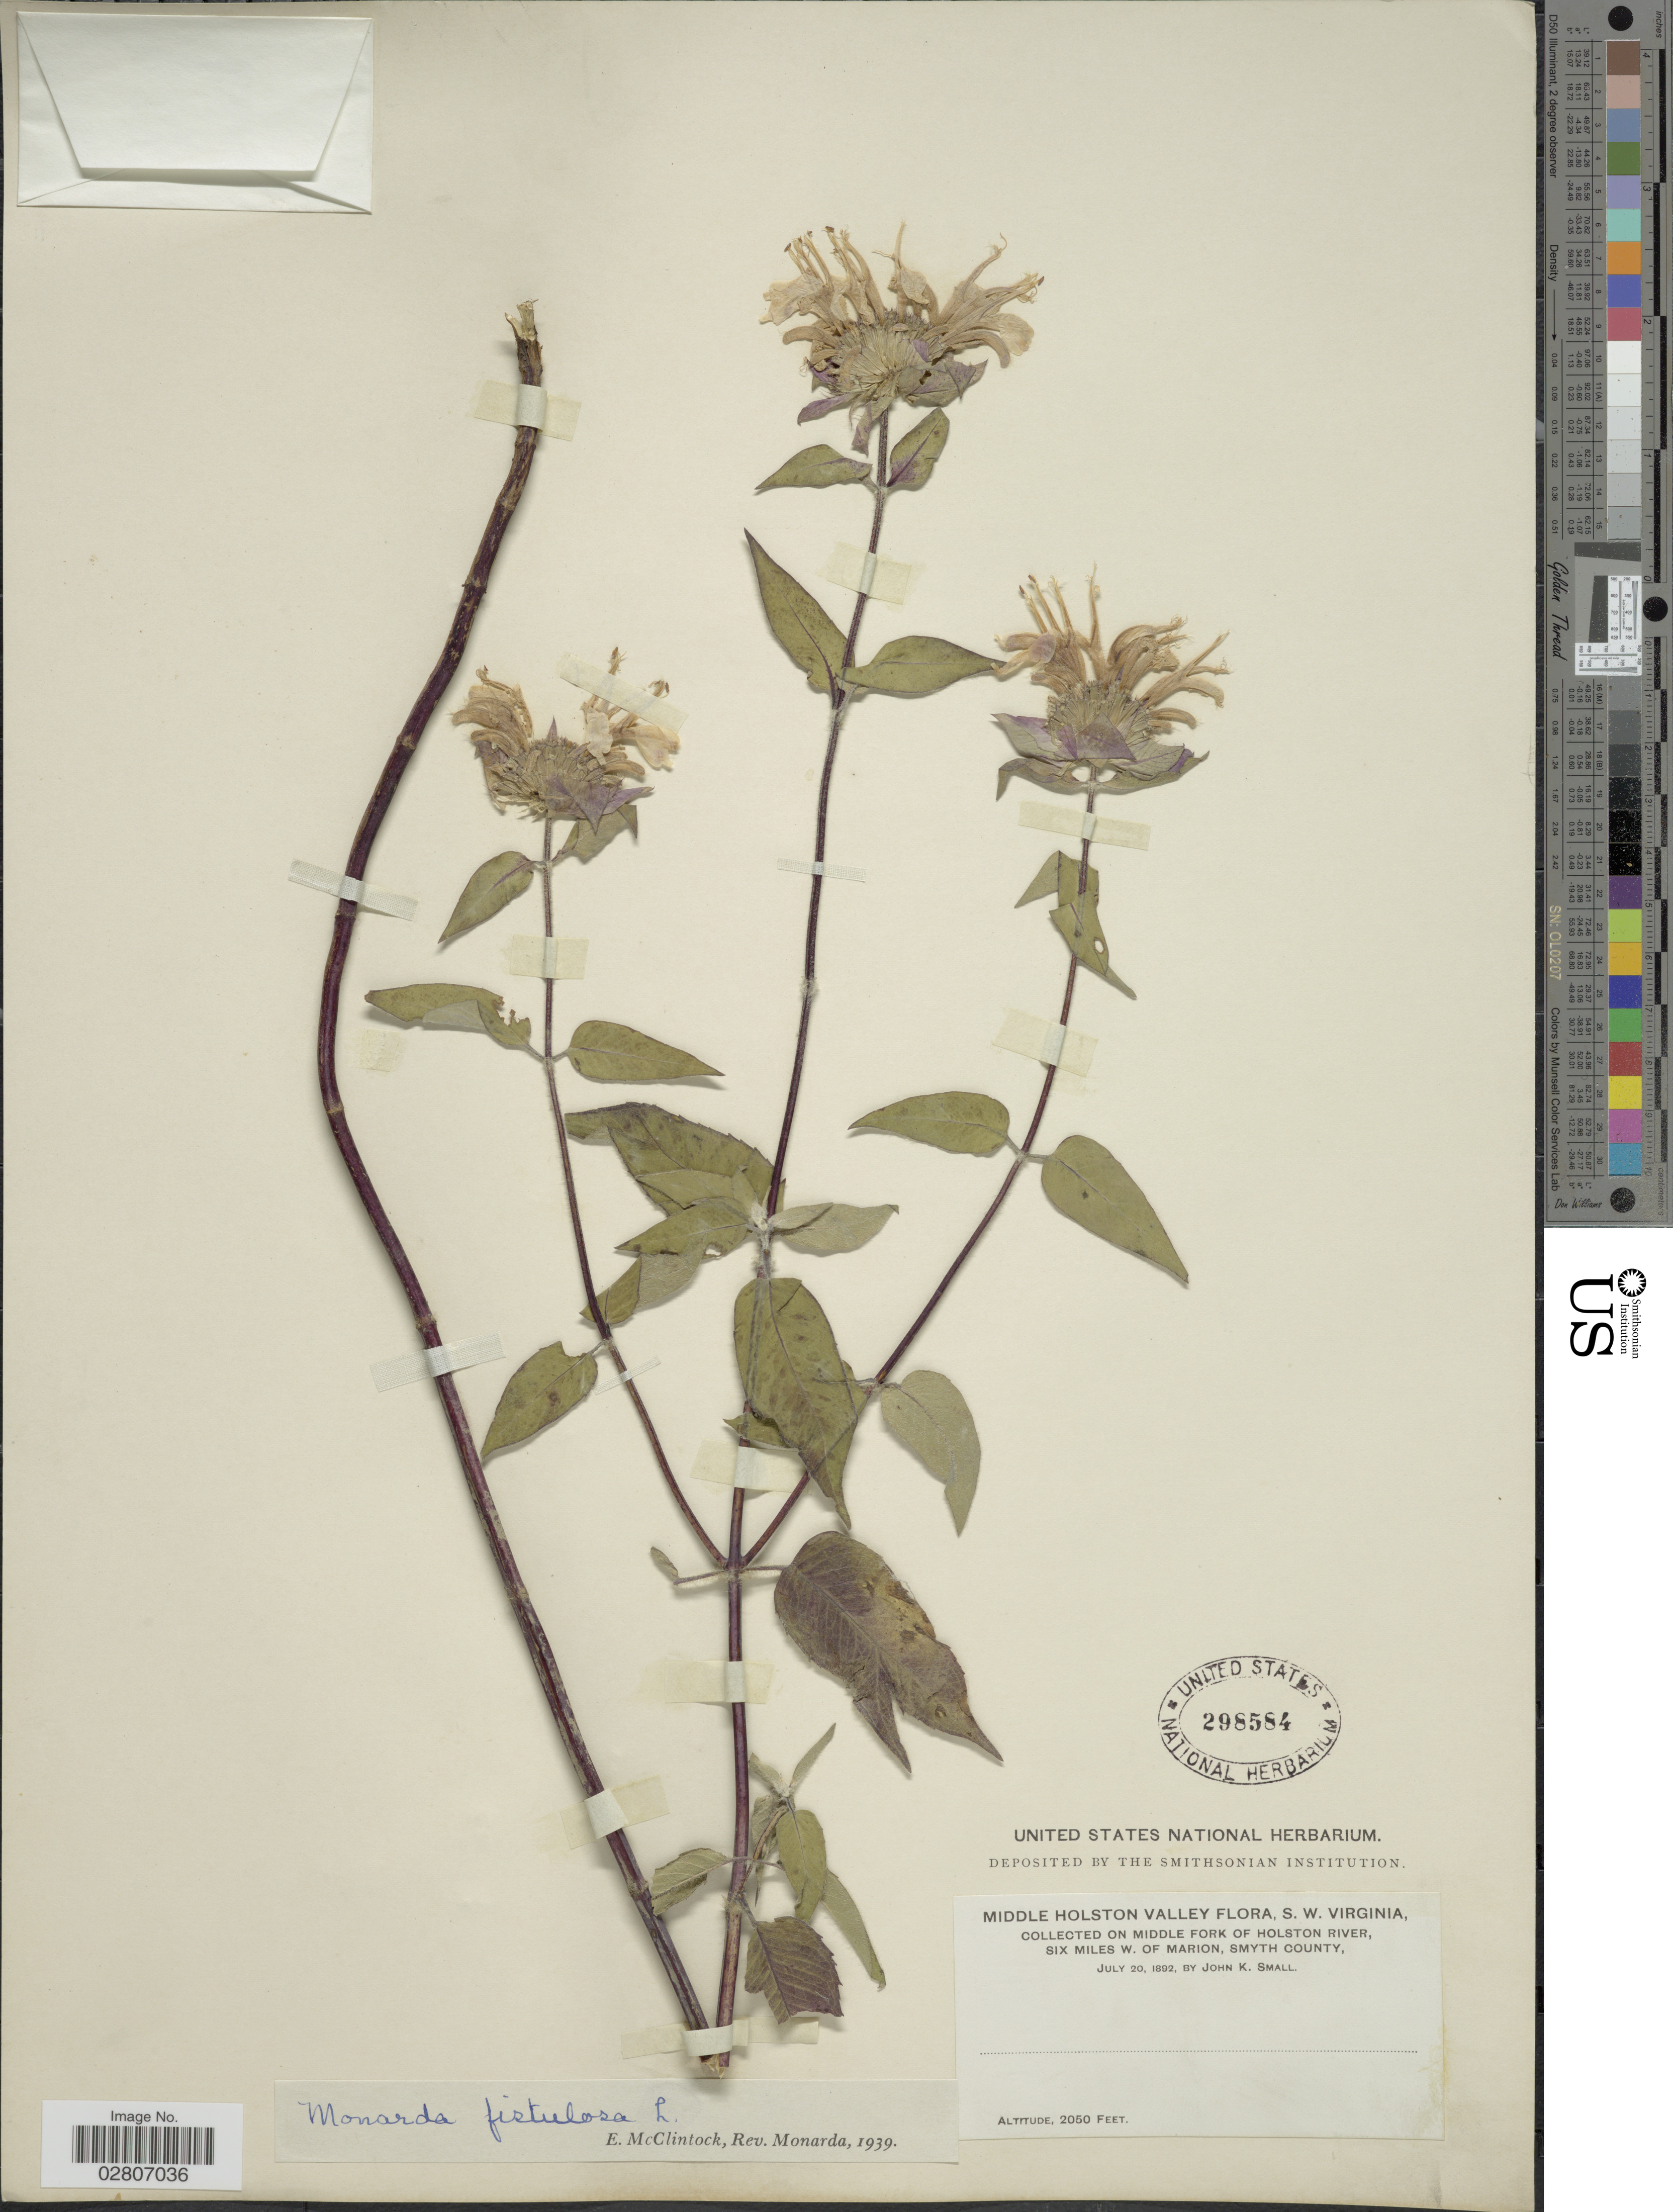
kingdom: Plantae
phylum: Tracheophyta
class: Magnoliopsida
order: Lamiales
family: Lamiaceae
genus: Monarda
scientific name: Monarda fistulosa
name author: L.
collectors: J. K. Small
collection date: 1892-07-20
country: United States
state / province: Virginia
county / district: Smyth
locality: Middle Holston Valley. On Middle Fork of Holston River, six miles w. of Marion, Smyth County.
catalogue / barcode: US 298584